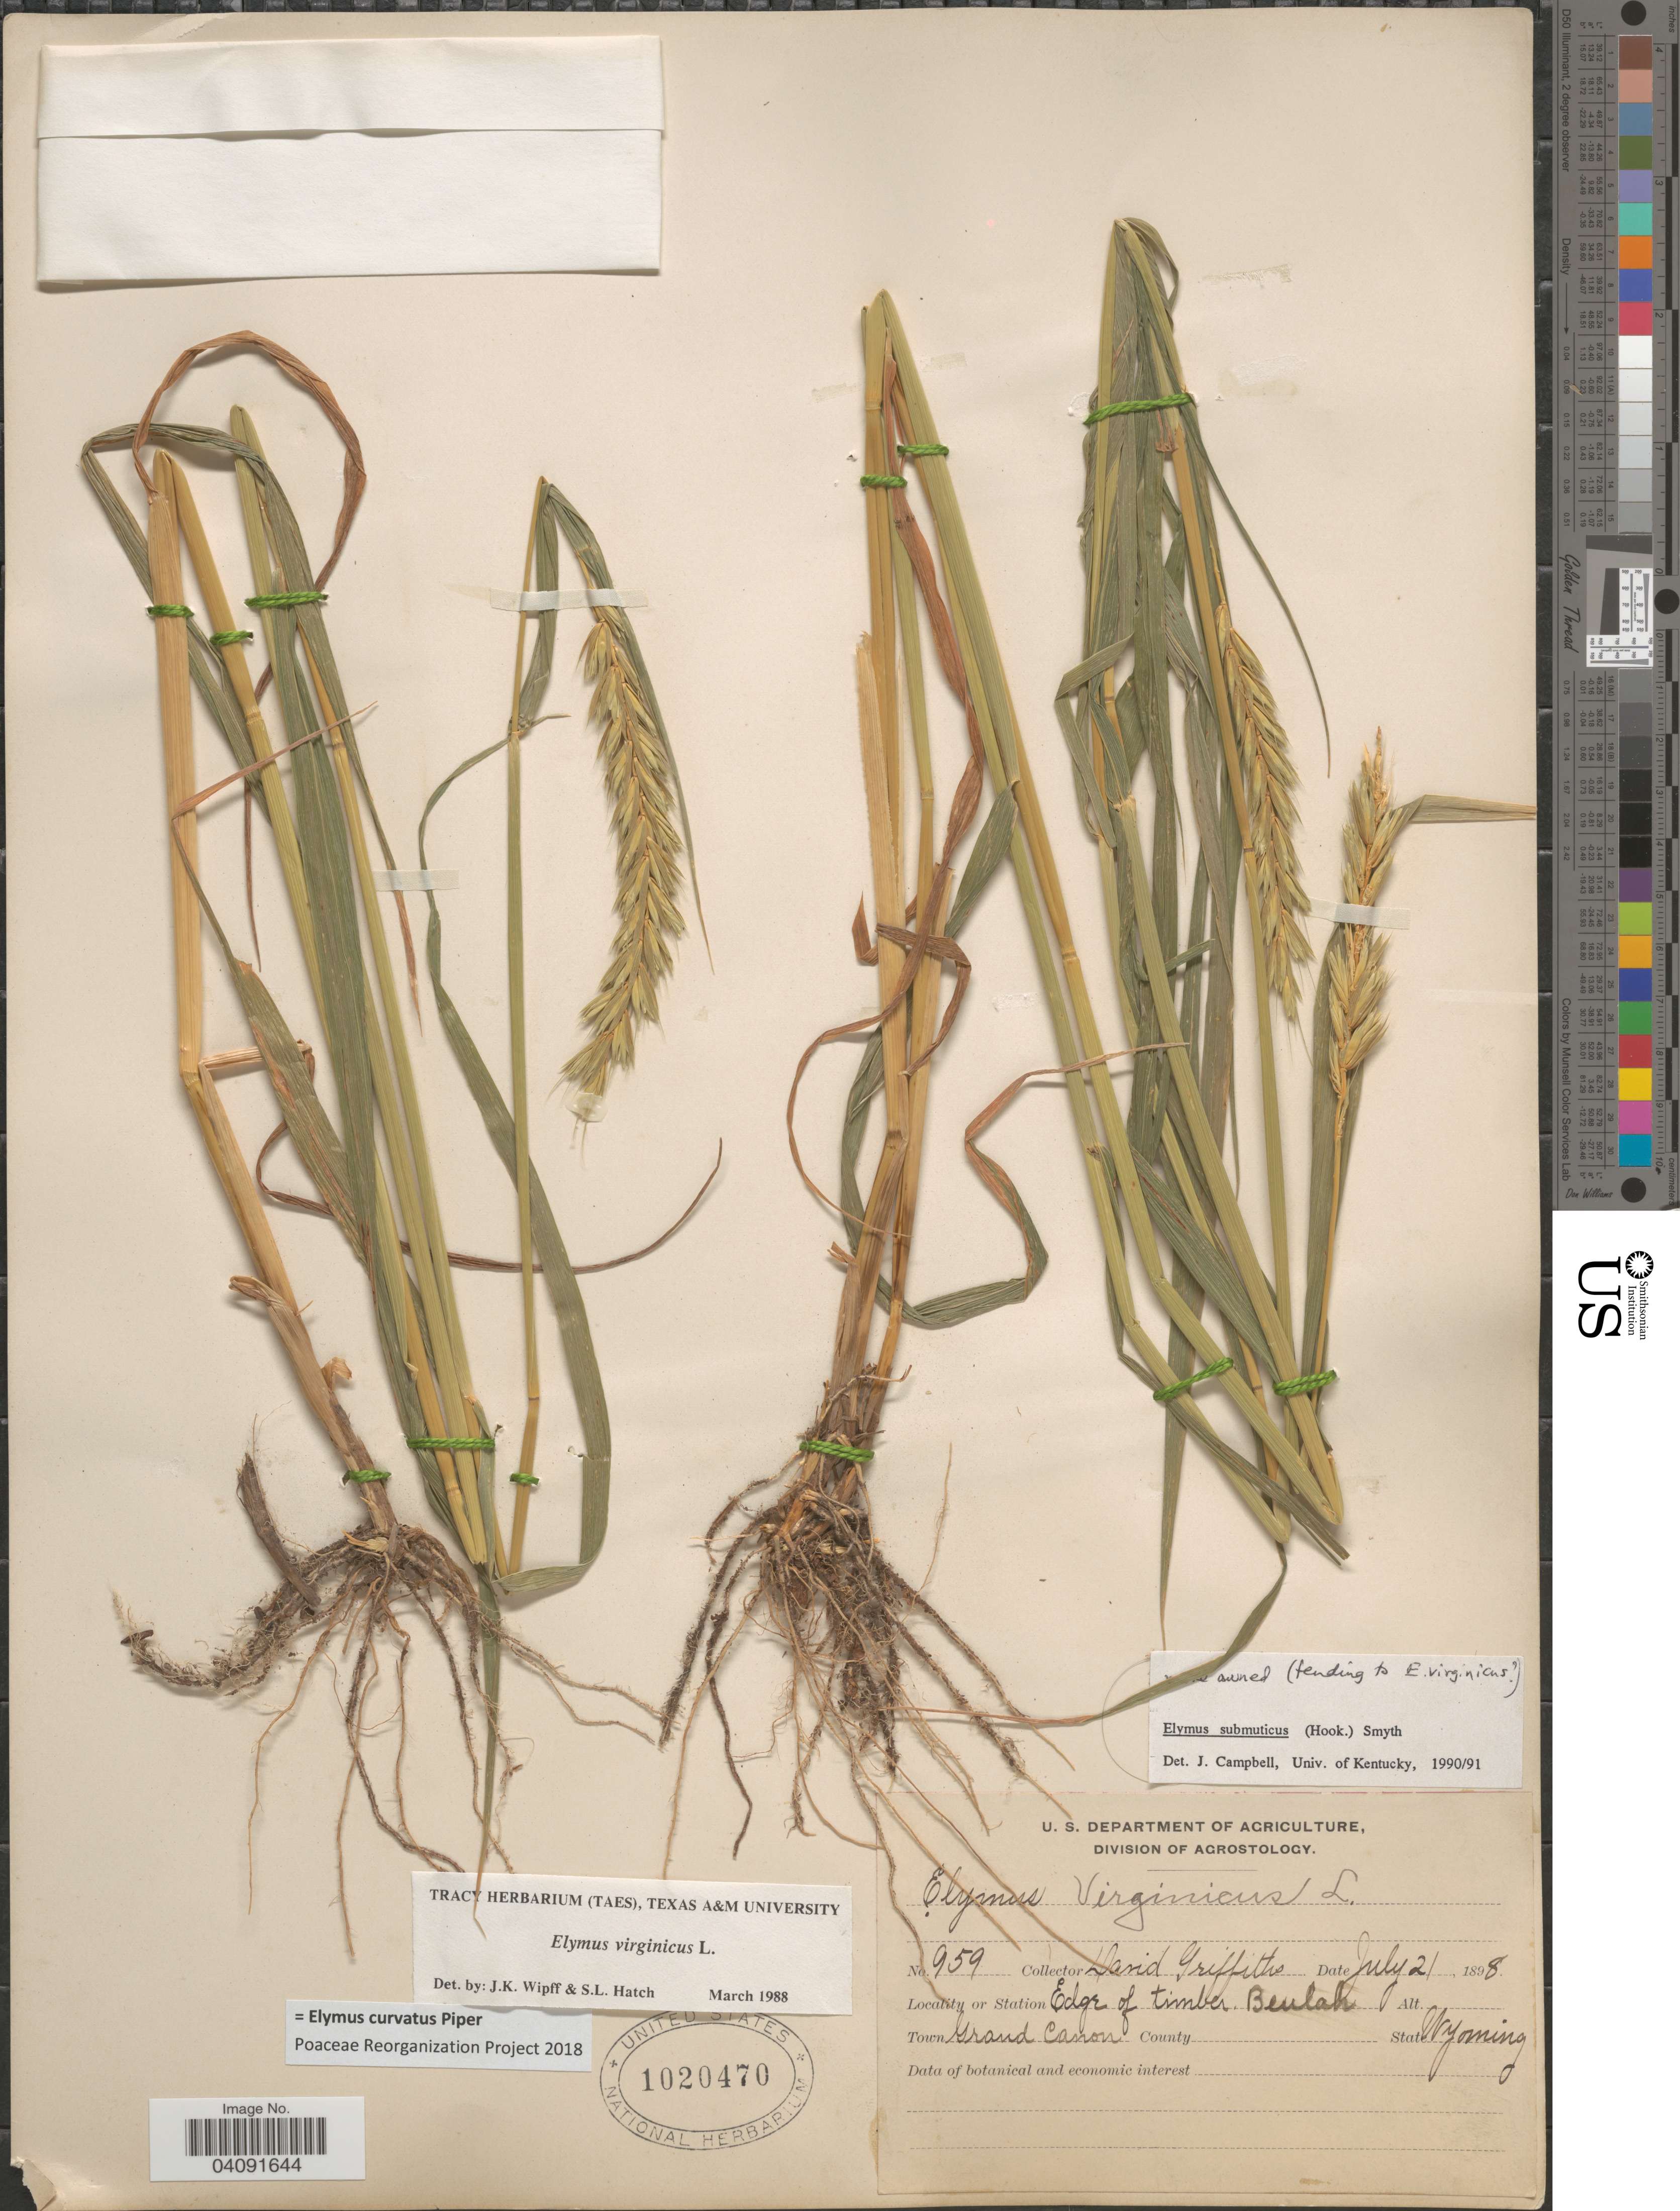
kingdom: Plantae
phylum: Tracheophyta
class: Liliopsida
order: Poales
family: Poaceae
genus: Elymus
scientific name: Elymus curvatus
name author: Piper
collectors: D. Griffiths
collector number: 959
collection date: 1898-07-21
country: United States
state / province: Wyoming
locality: Edge of timber. Beulah. Town Grand Canon.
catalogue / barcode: US 1020470